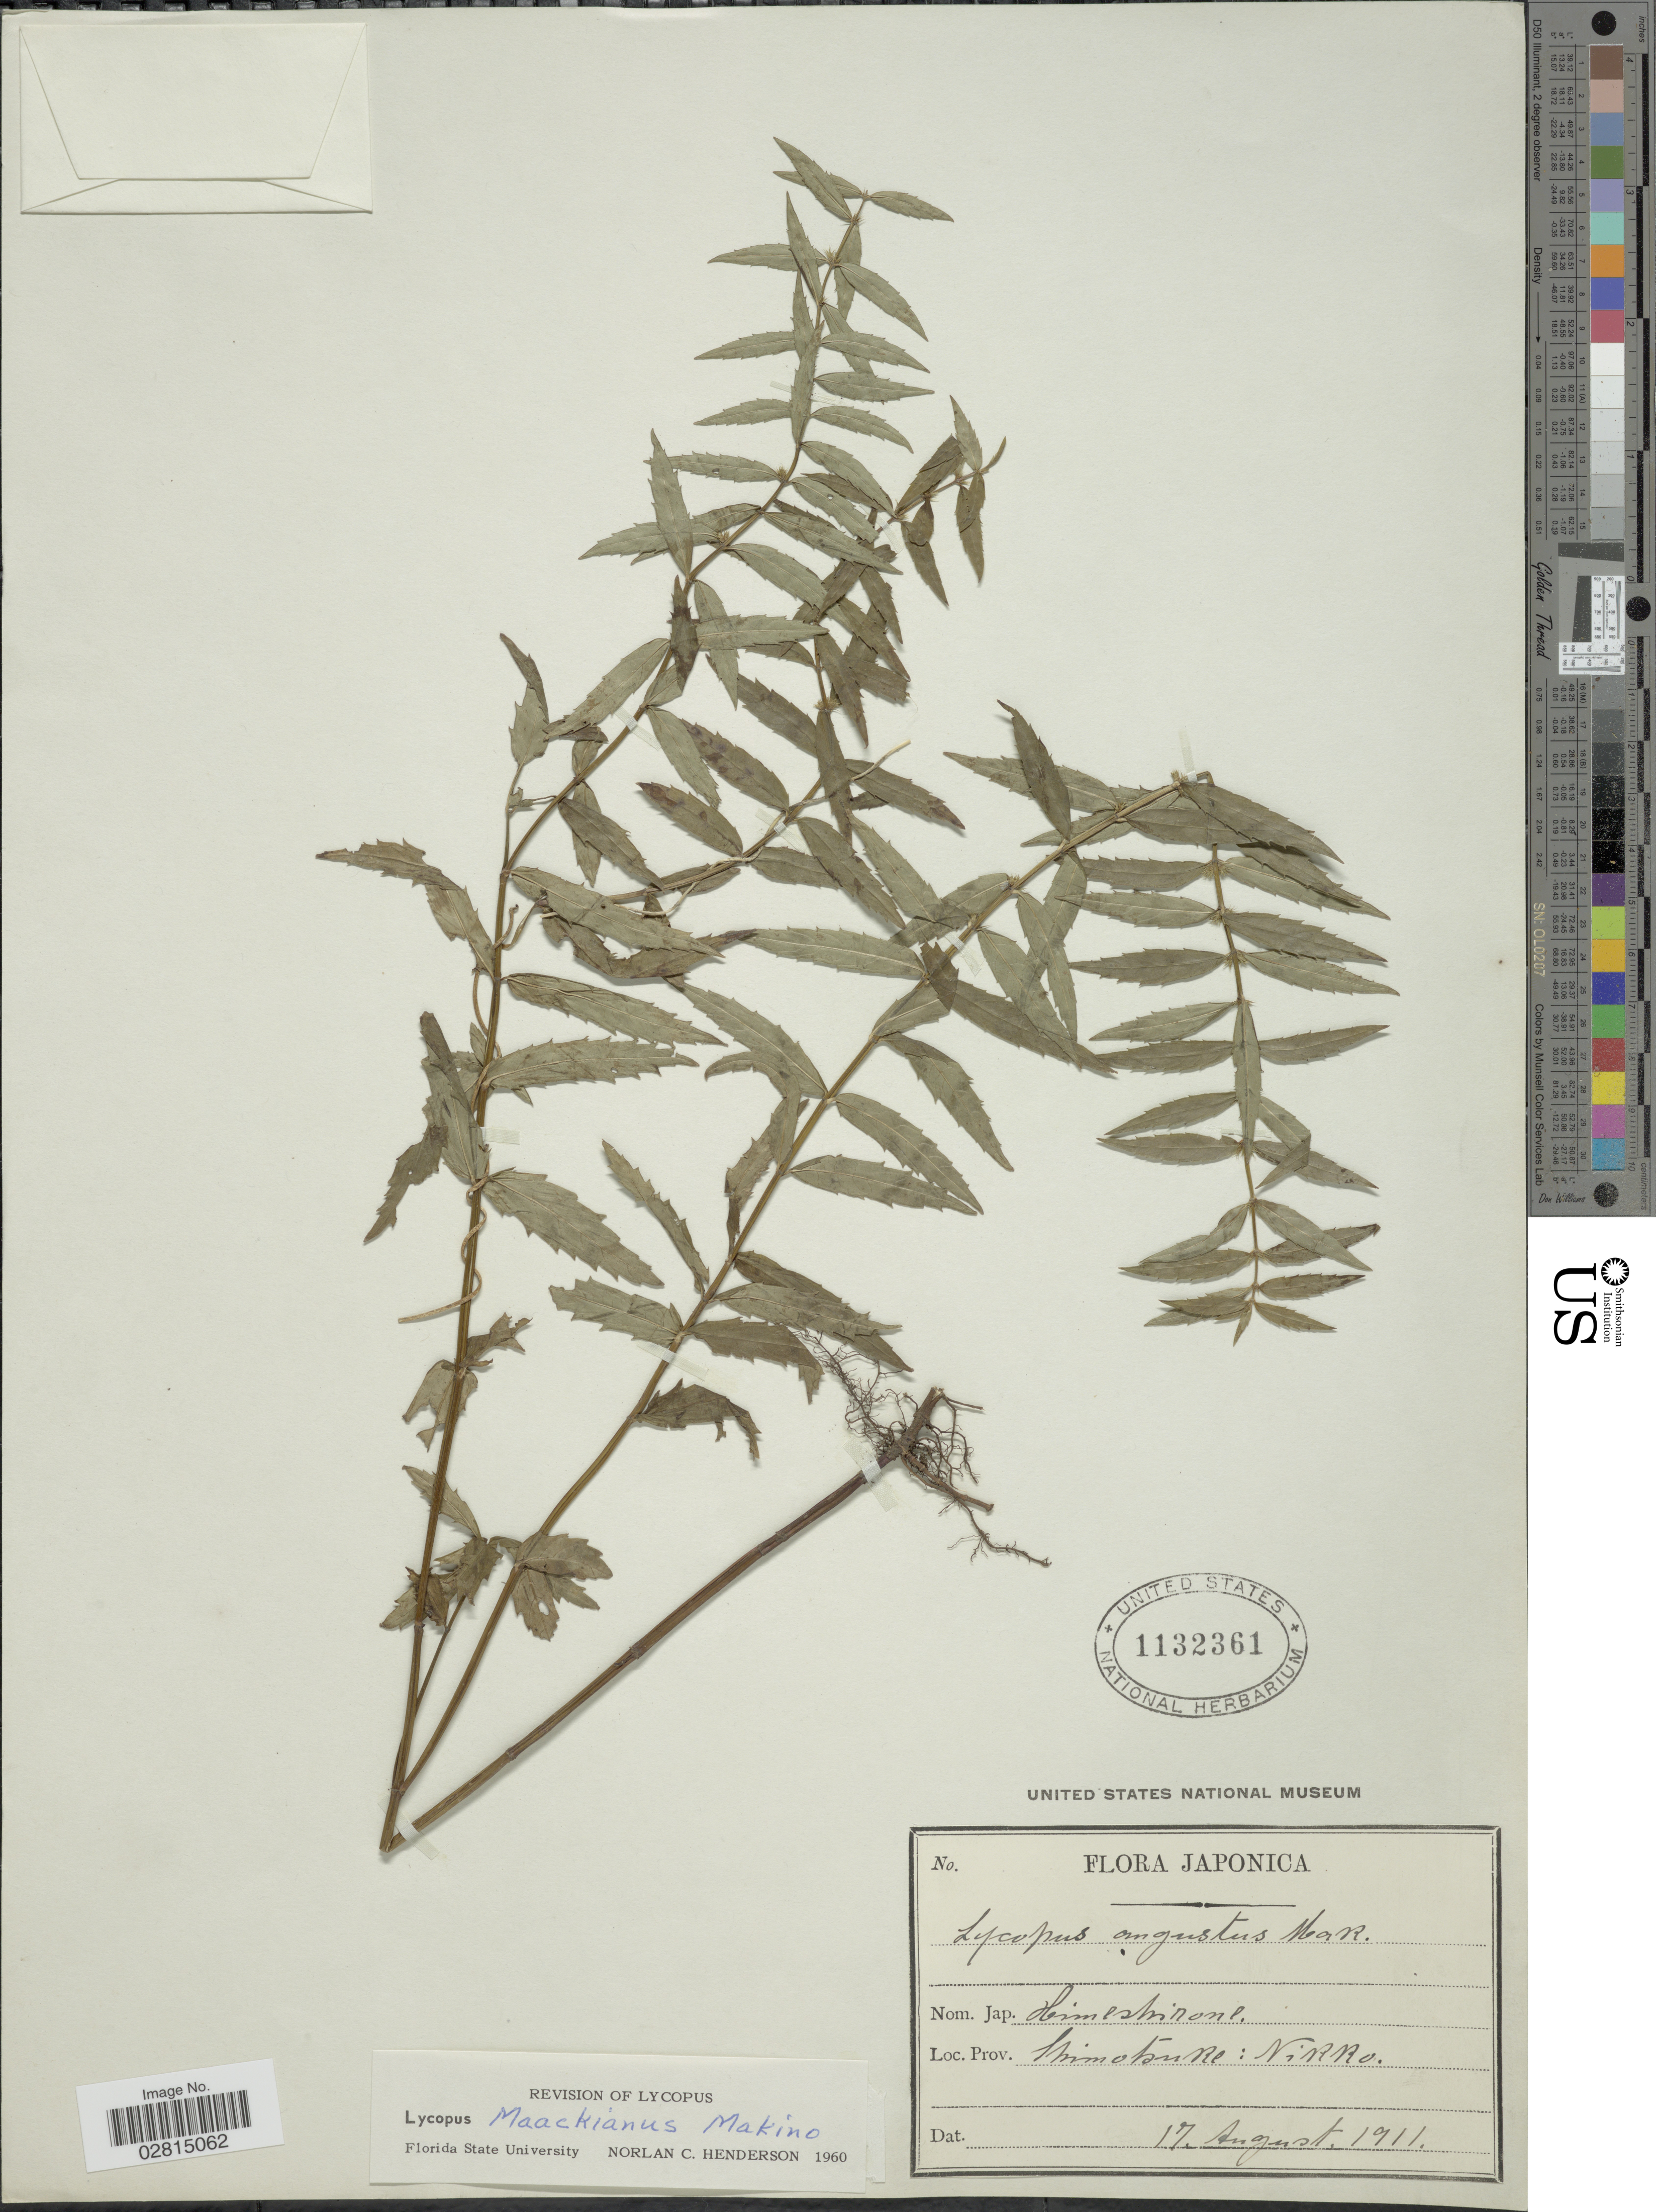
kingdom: Plantae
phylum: Tracheophyta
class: Magnoliopsida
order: Lamiales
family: Lamiaceae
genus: Lycopus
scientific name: Lycopus maackianus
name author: Makino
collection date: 1911-08-17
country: Japan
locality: Shimotsuke: Nikko.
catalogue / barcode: US 1132361